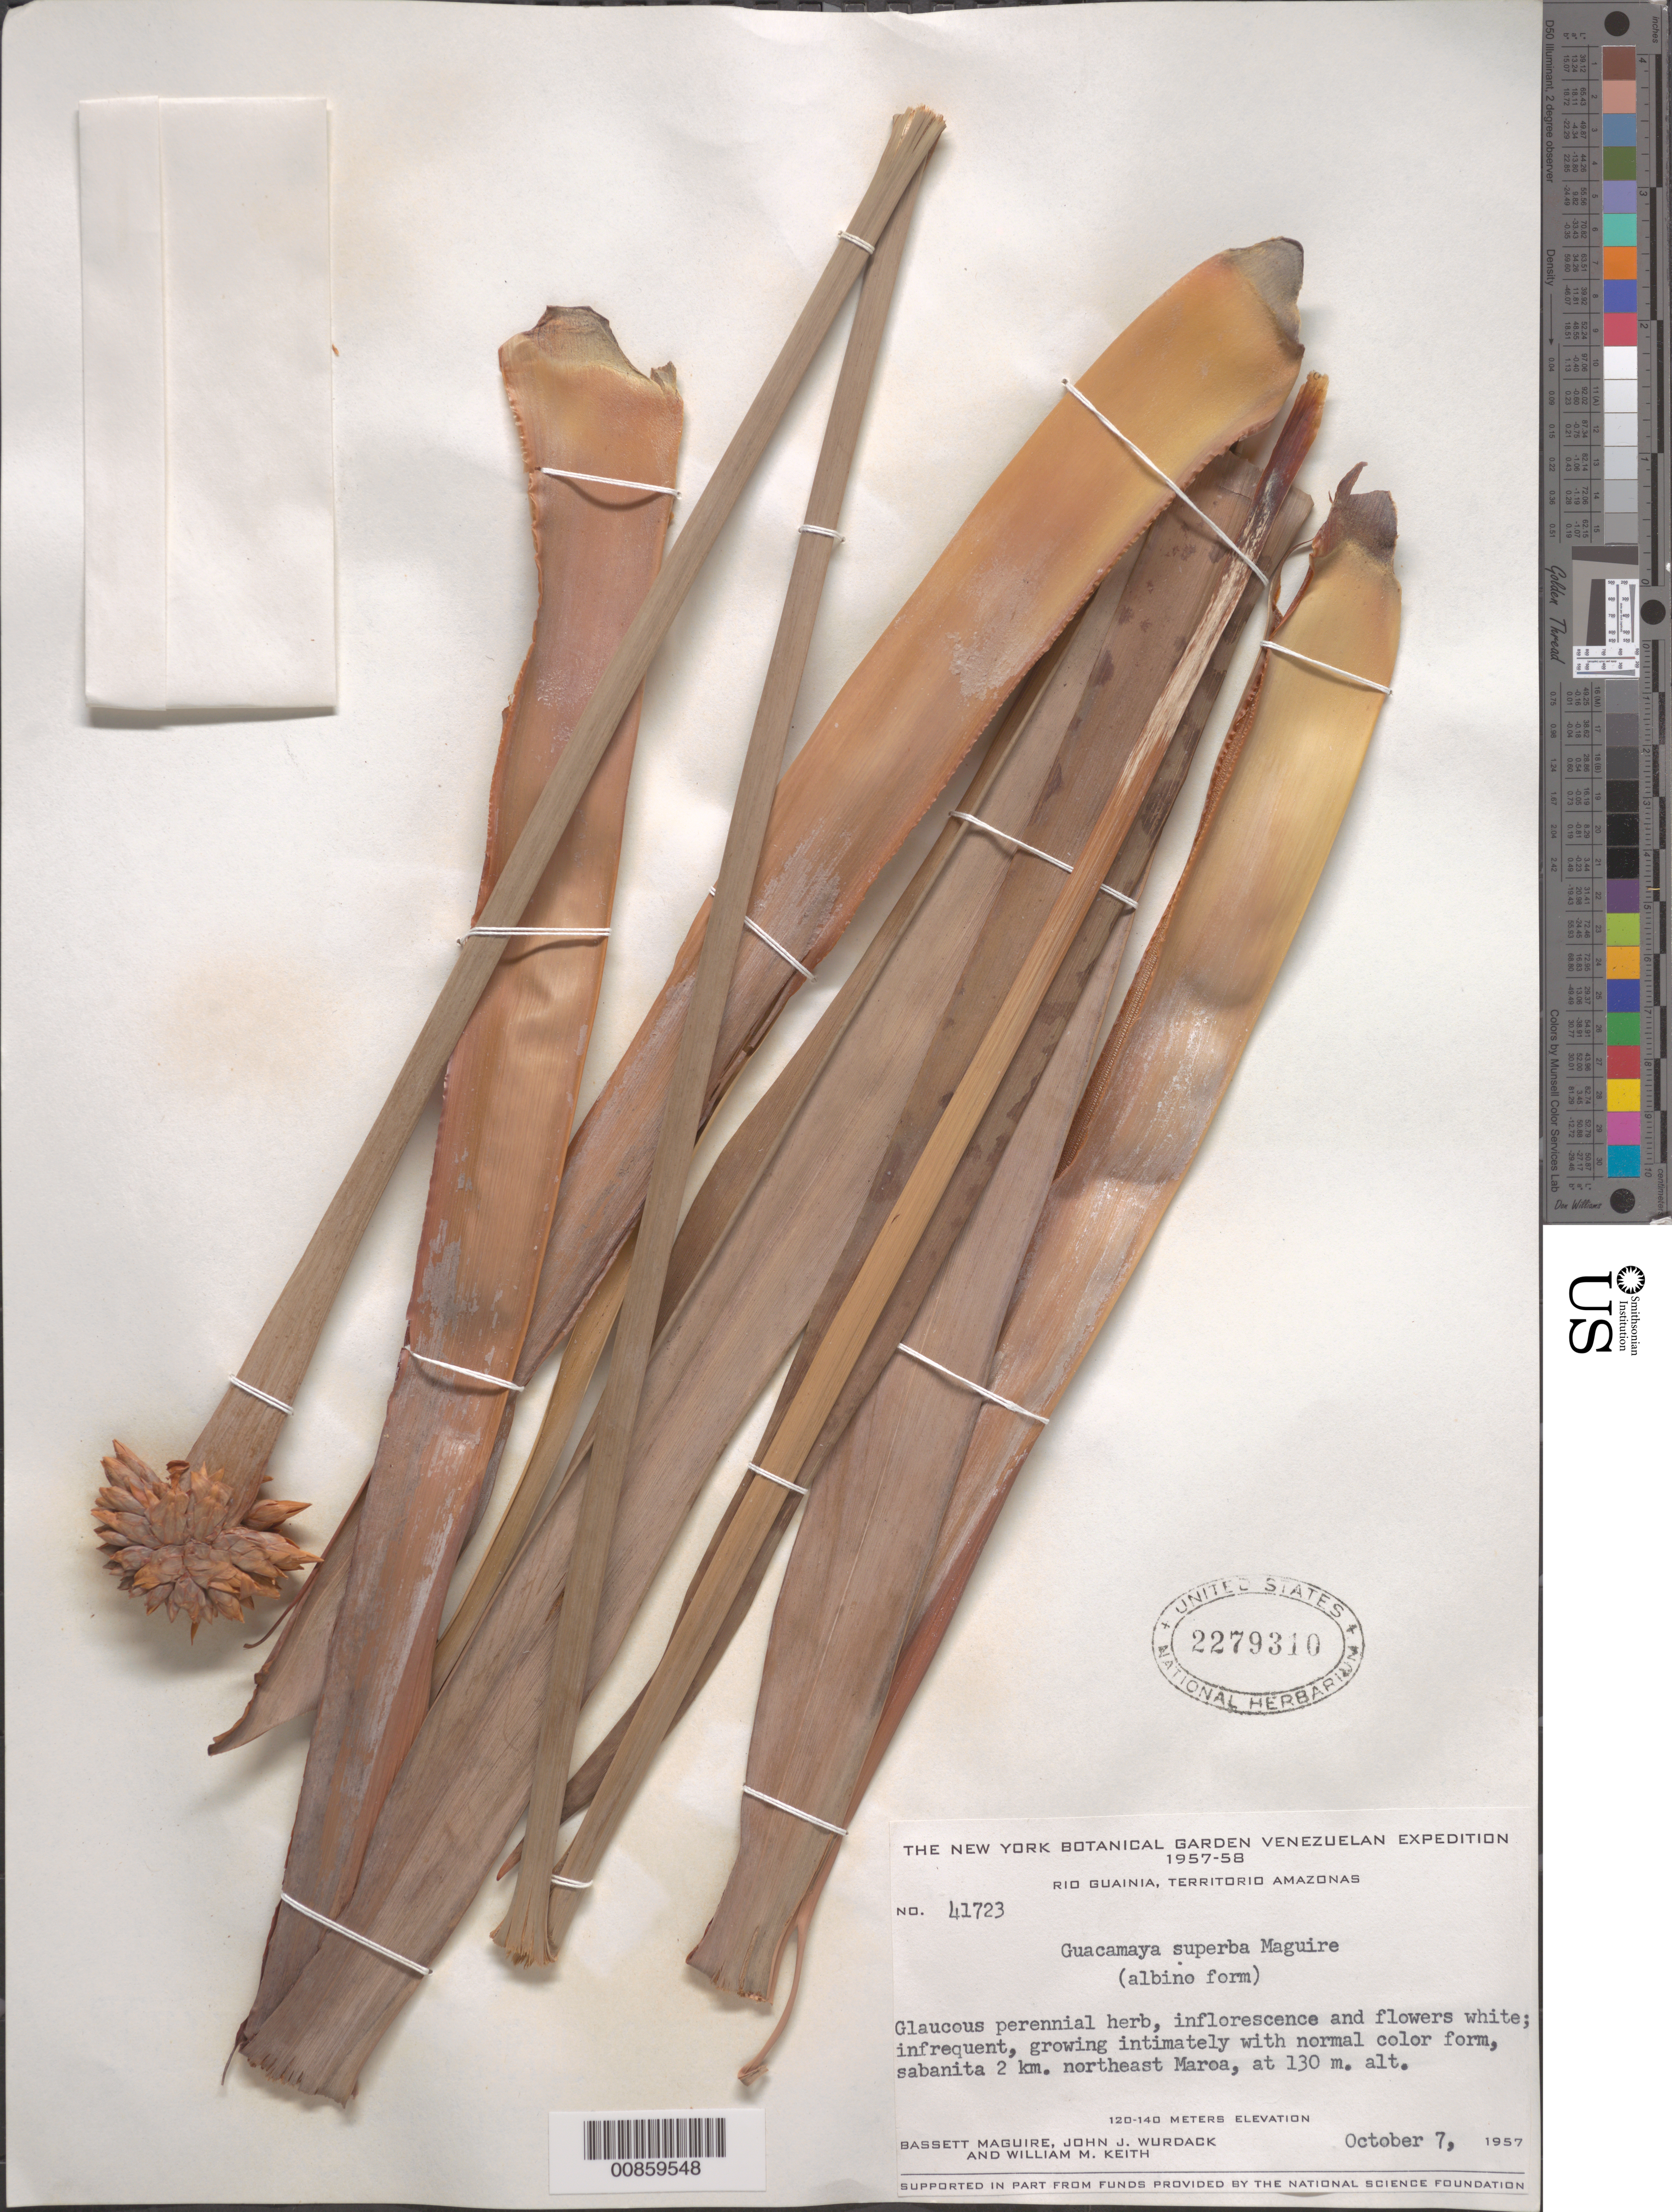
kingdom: Plantae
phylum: Tracheophyta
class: Liliopsida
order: Poales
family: Rapateaceae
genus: Guacamaya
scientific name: Guacamaya superba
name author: Maguire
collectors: B. Maguire, J. J. Wurdack & W. Keith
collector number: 41723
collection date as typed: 7-Oct-57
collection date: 1957-10-07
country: Venezuela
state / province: Amazonas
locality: Río Guainía, 2 km NE of Maroa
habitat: Sabanita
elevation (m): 130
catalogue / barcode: US 2279310